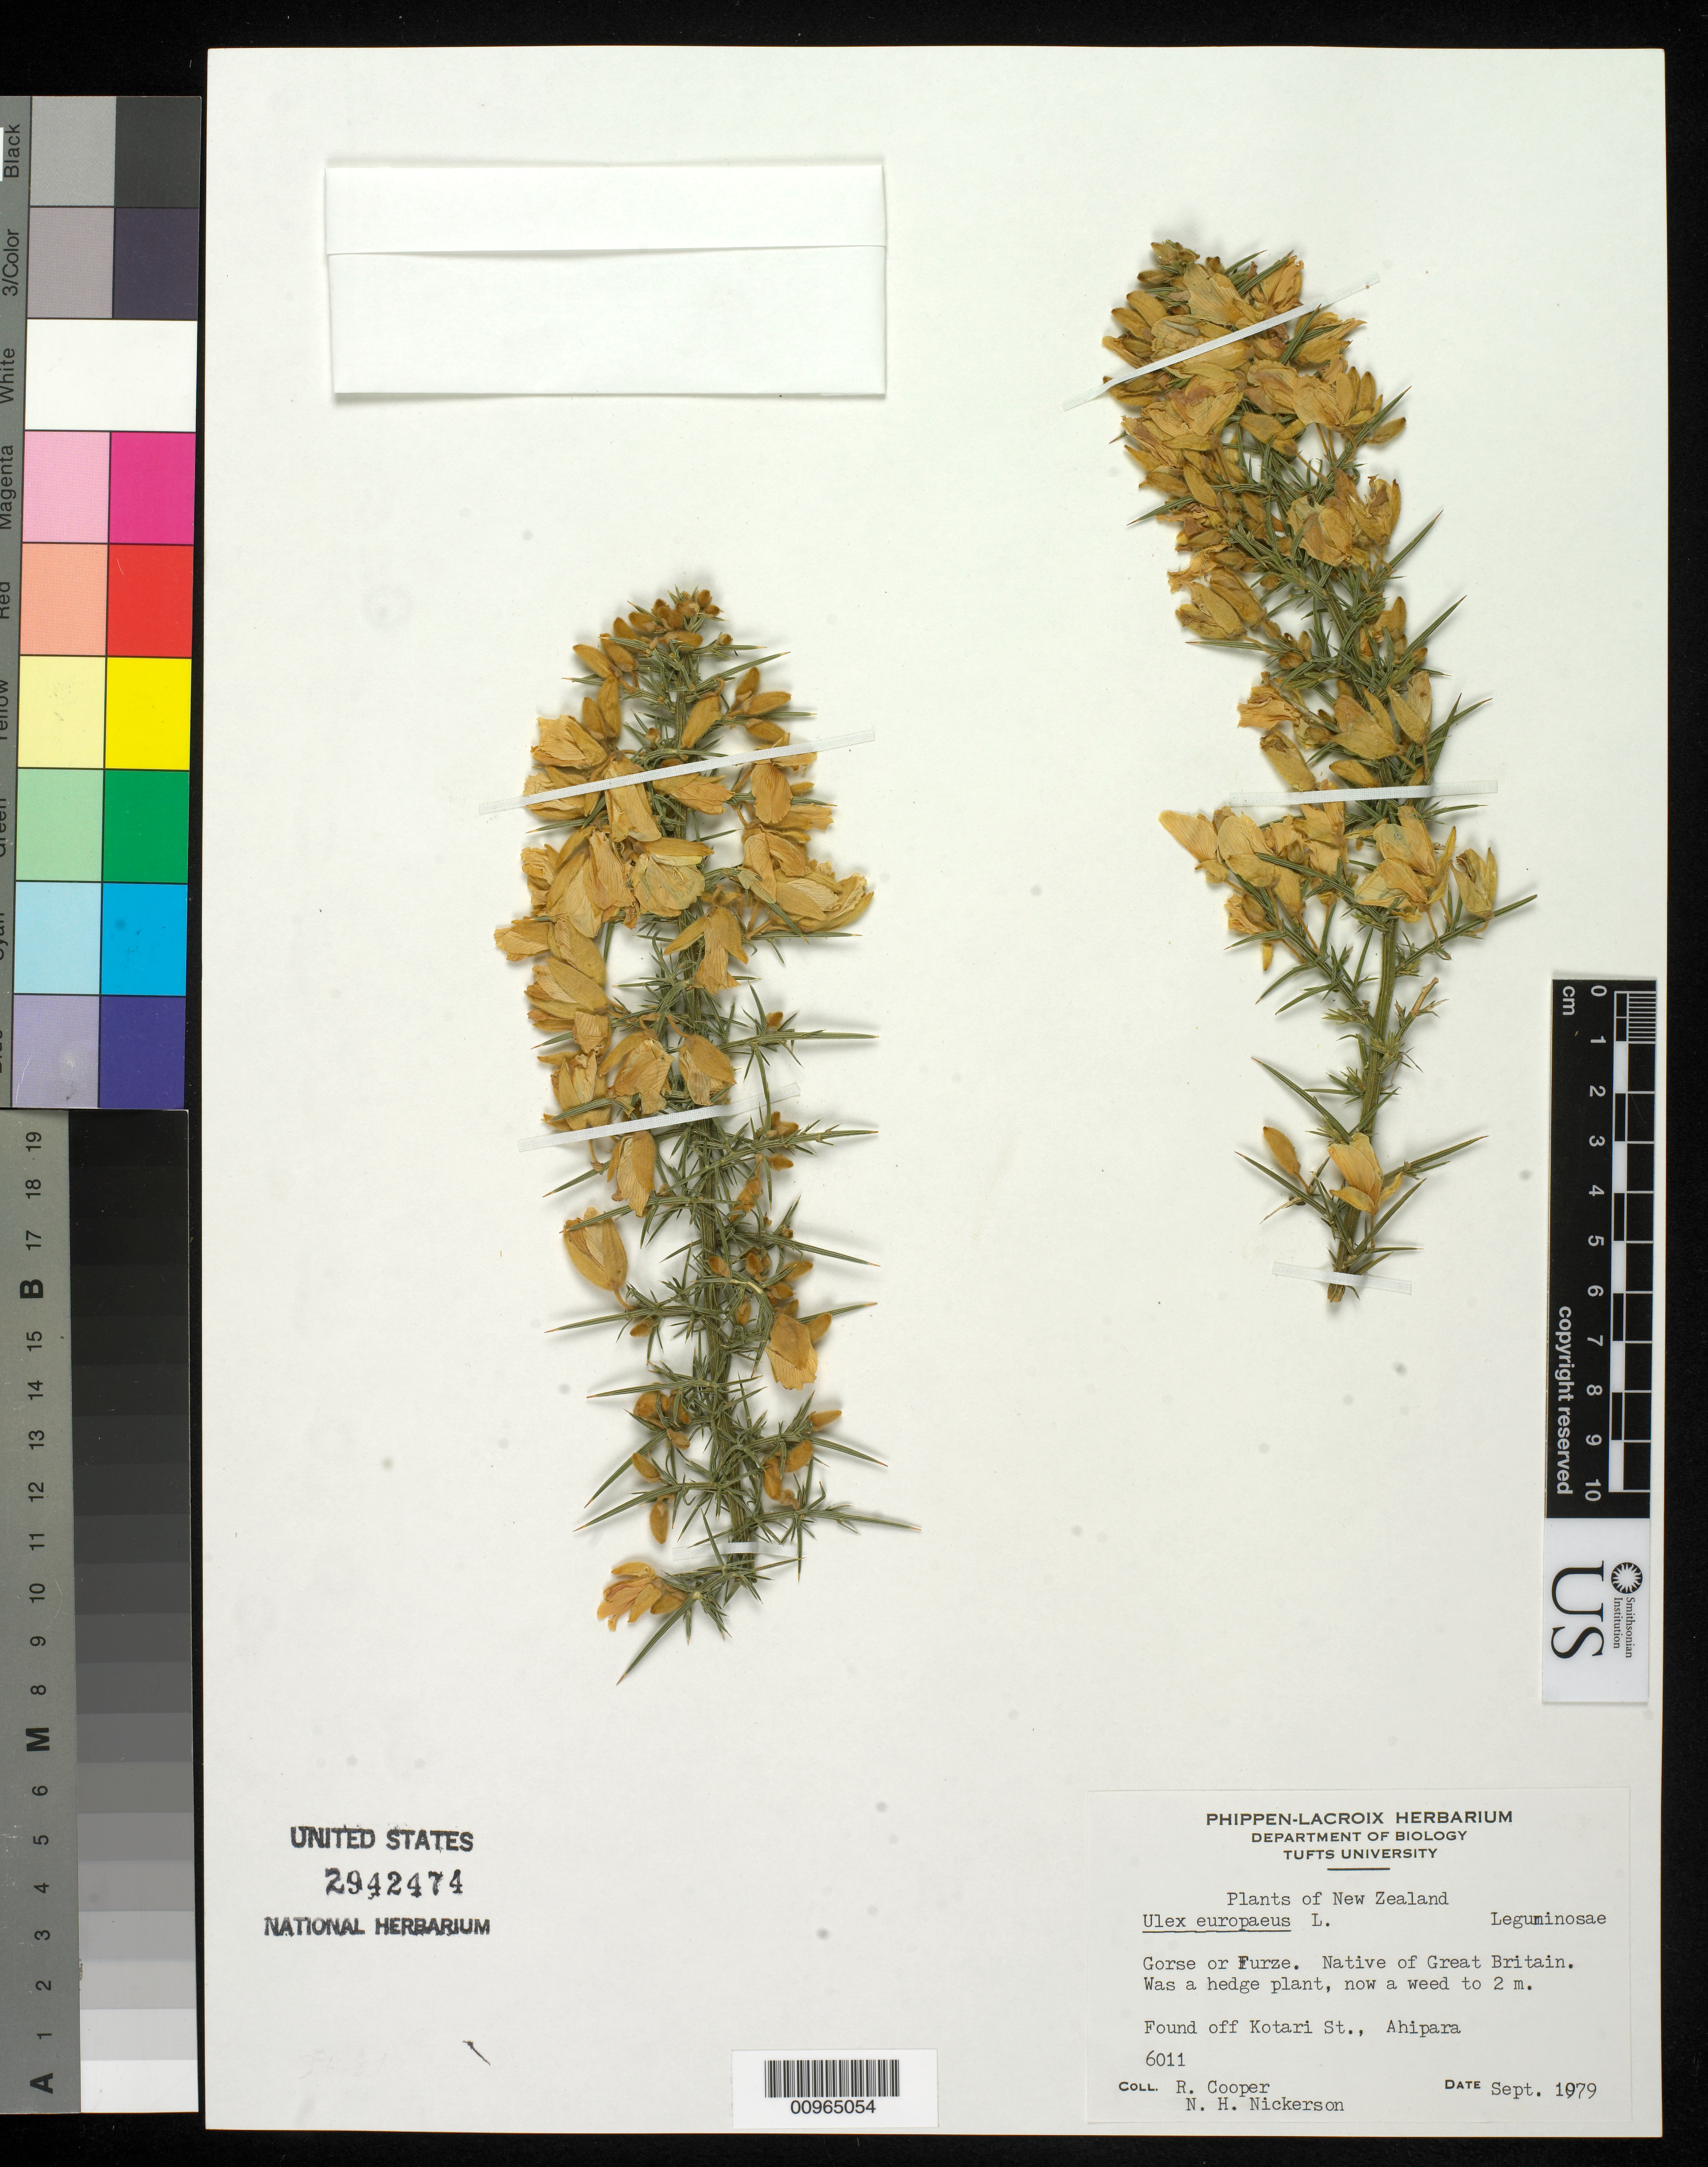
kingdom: Plantae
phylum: Tracheophyta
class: Magnoliopsida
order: Fabales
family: Fabaceae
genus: Ulex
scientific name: Ulex europaeus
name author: L.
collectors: R. Cooper & N. Nickerson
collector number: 6011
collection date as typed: Sep 1979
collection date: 1979-09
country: New Zealand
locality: Found off Kotari St., Ahipara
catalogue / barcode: US 2942474